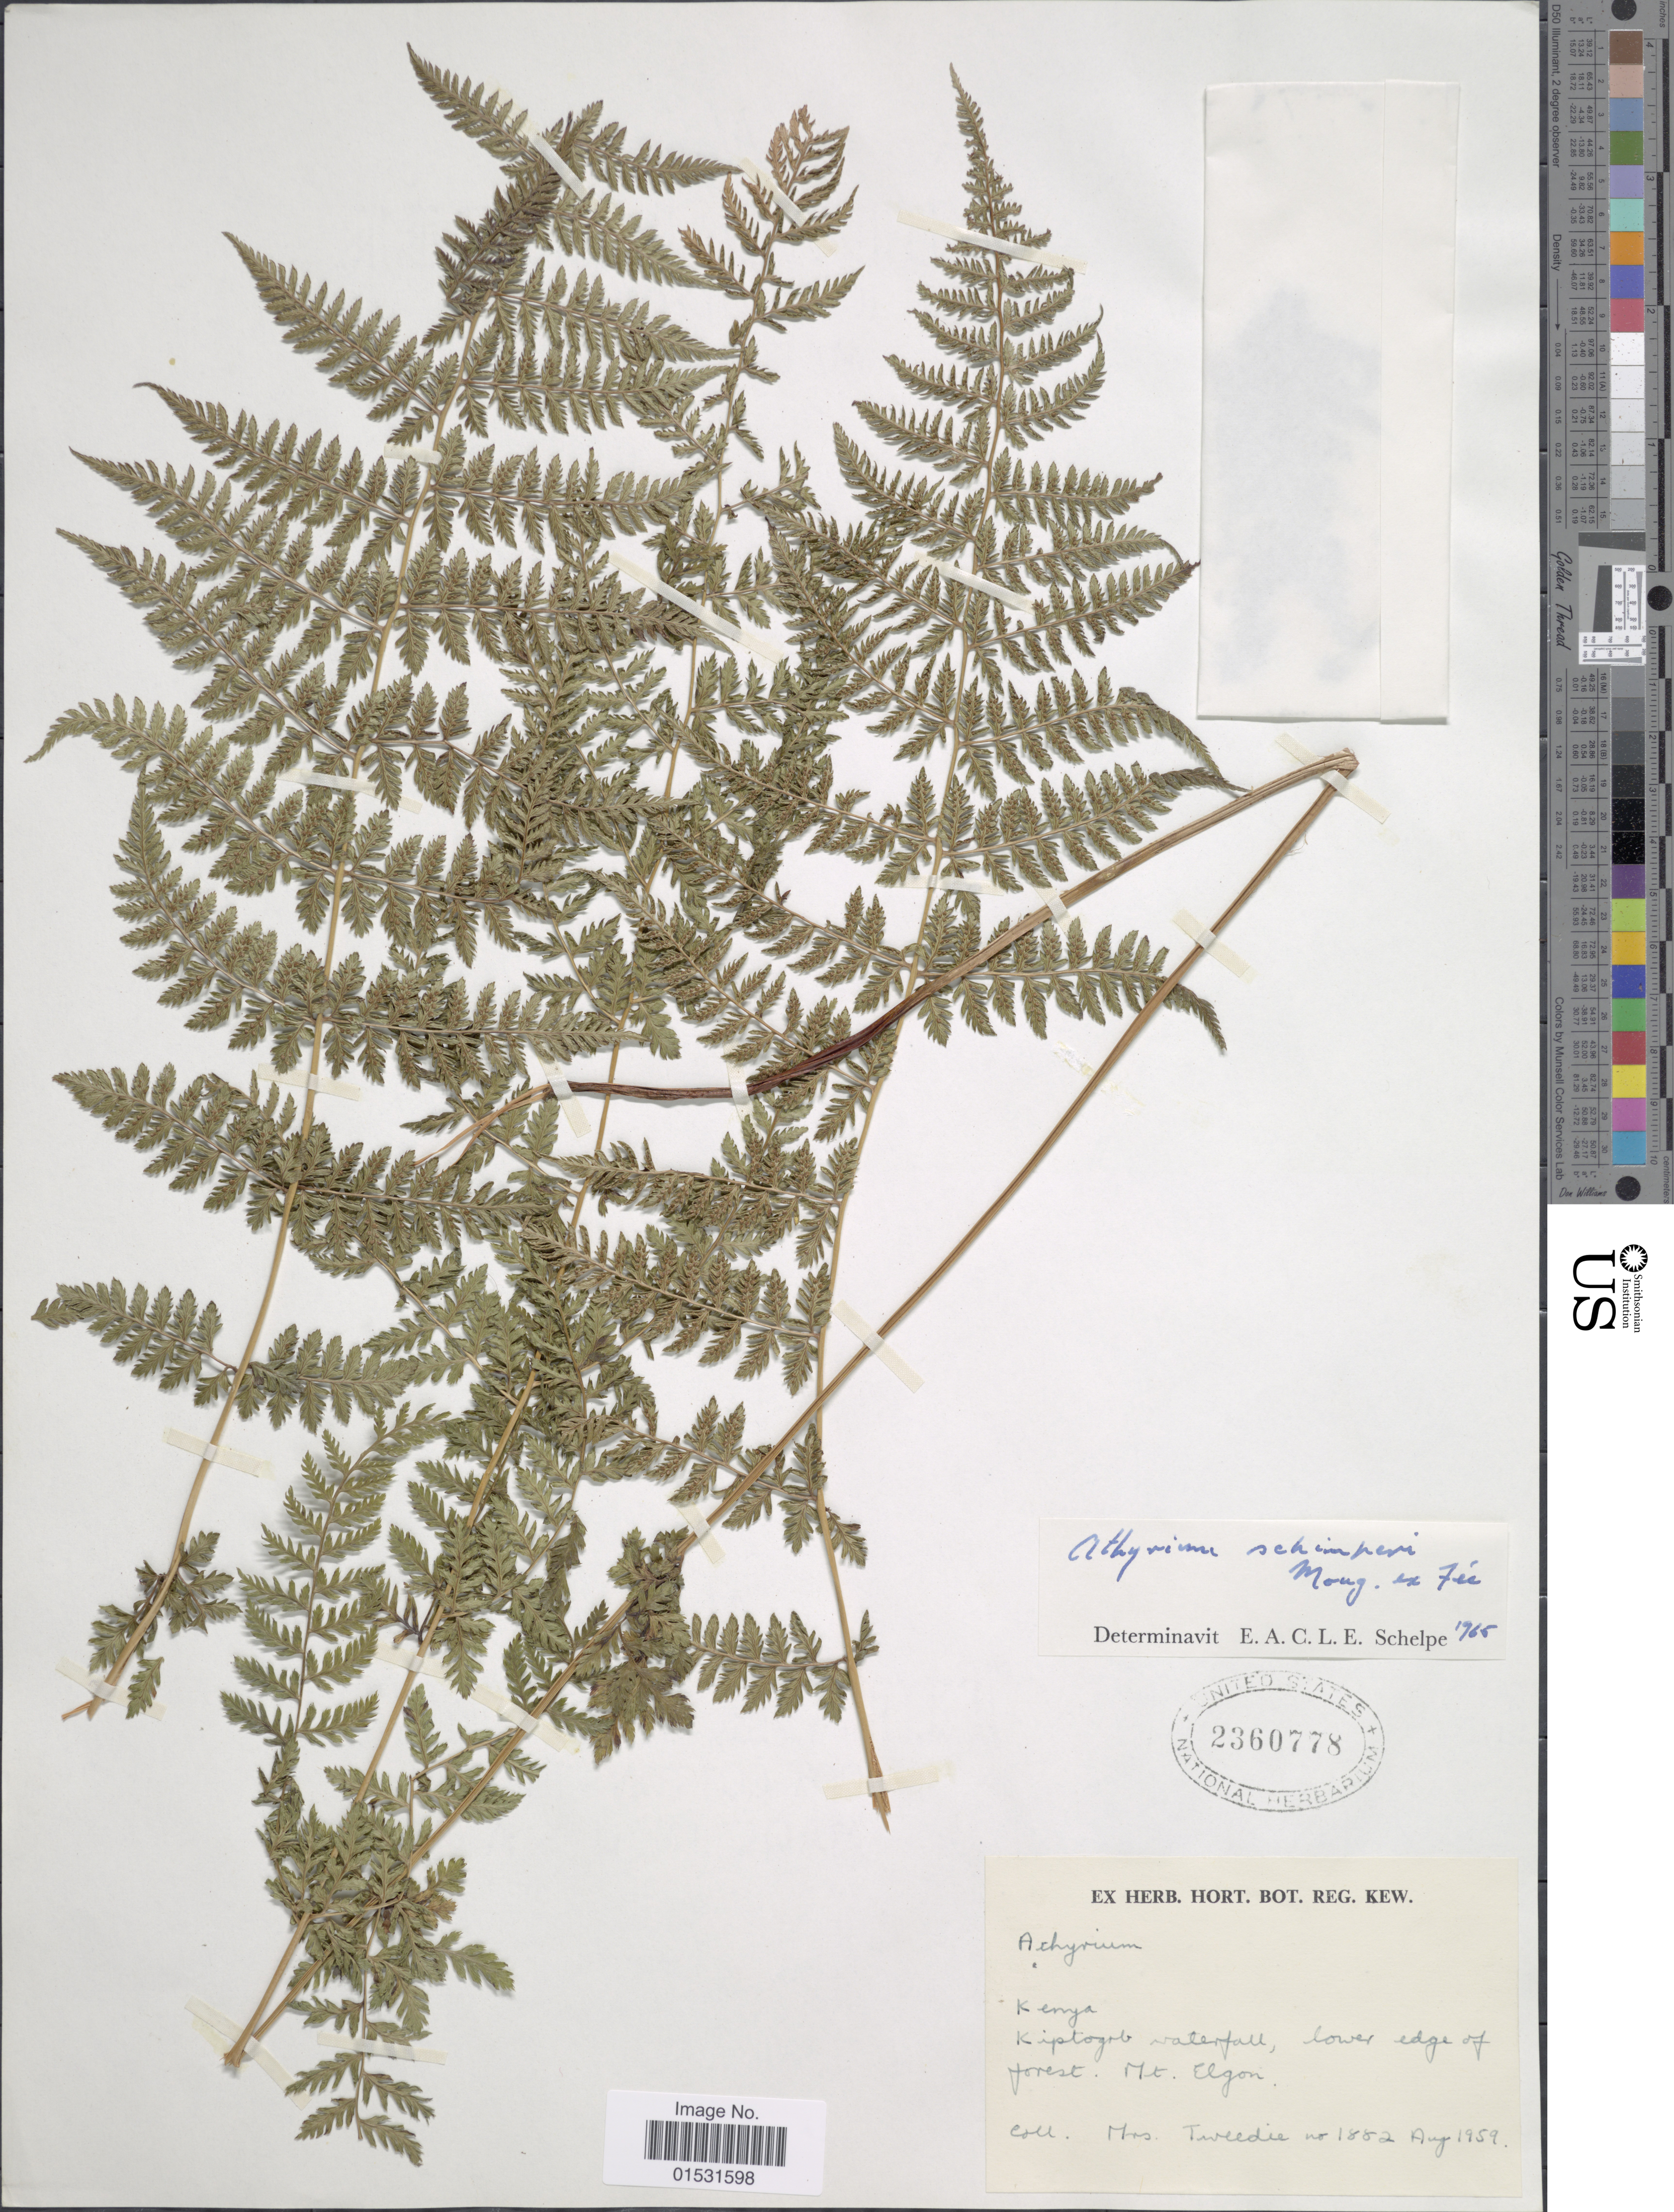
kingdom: Plantae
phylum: Tracheophyta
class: Polypodiopsida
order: Polypodiales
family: Athyriaceae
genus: Athyrium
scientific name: Athyrium schimperi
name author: Mougeot ex Fée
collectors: -- Tweedie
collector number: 1882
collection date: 1959-08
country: Kenya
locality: Kiptogob waterfall, lower edge of forest. mt. Elgon.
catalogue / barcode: US 2360778